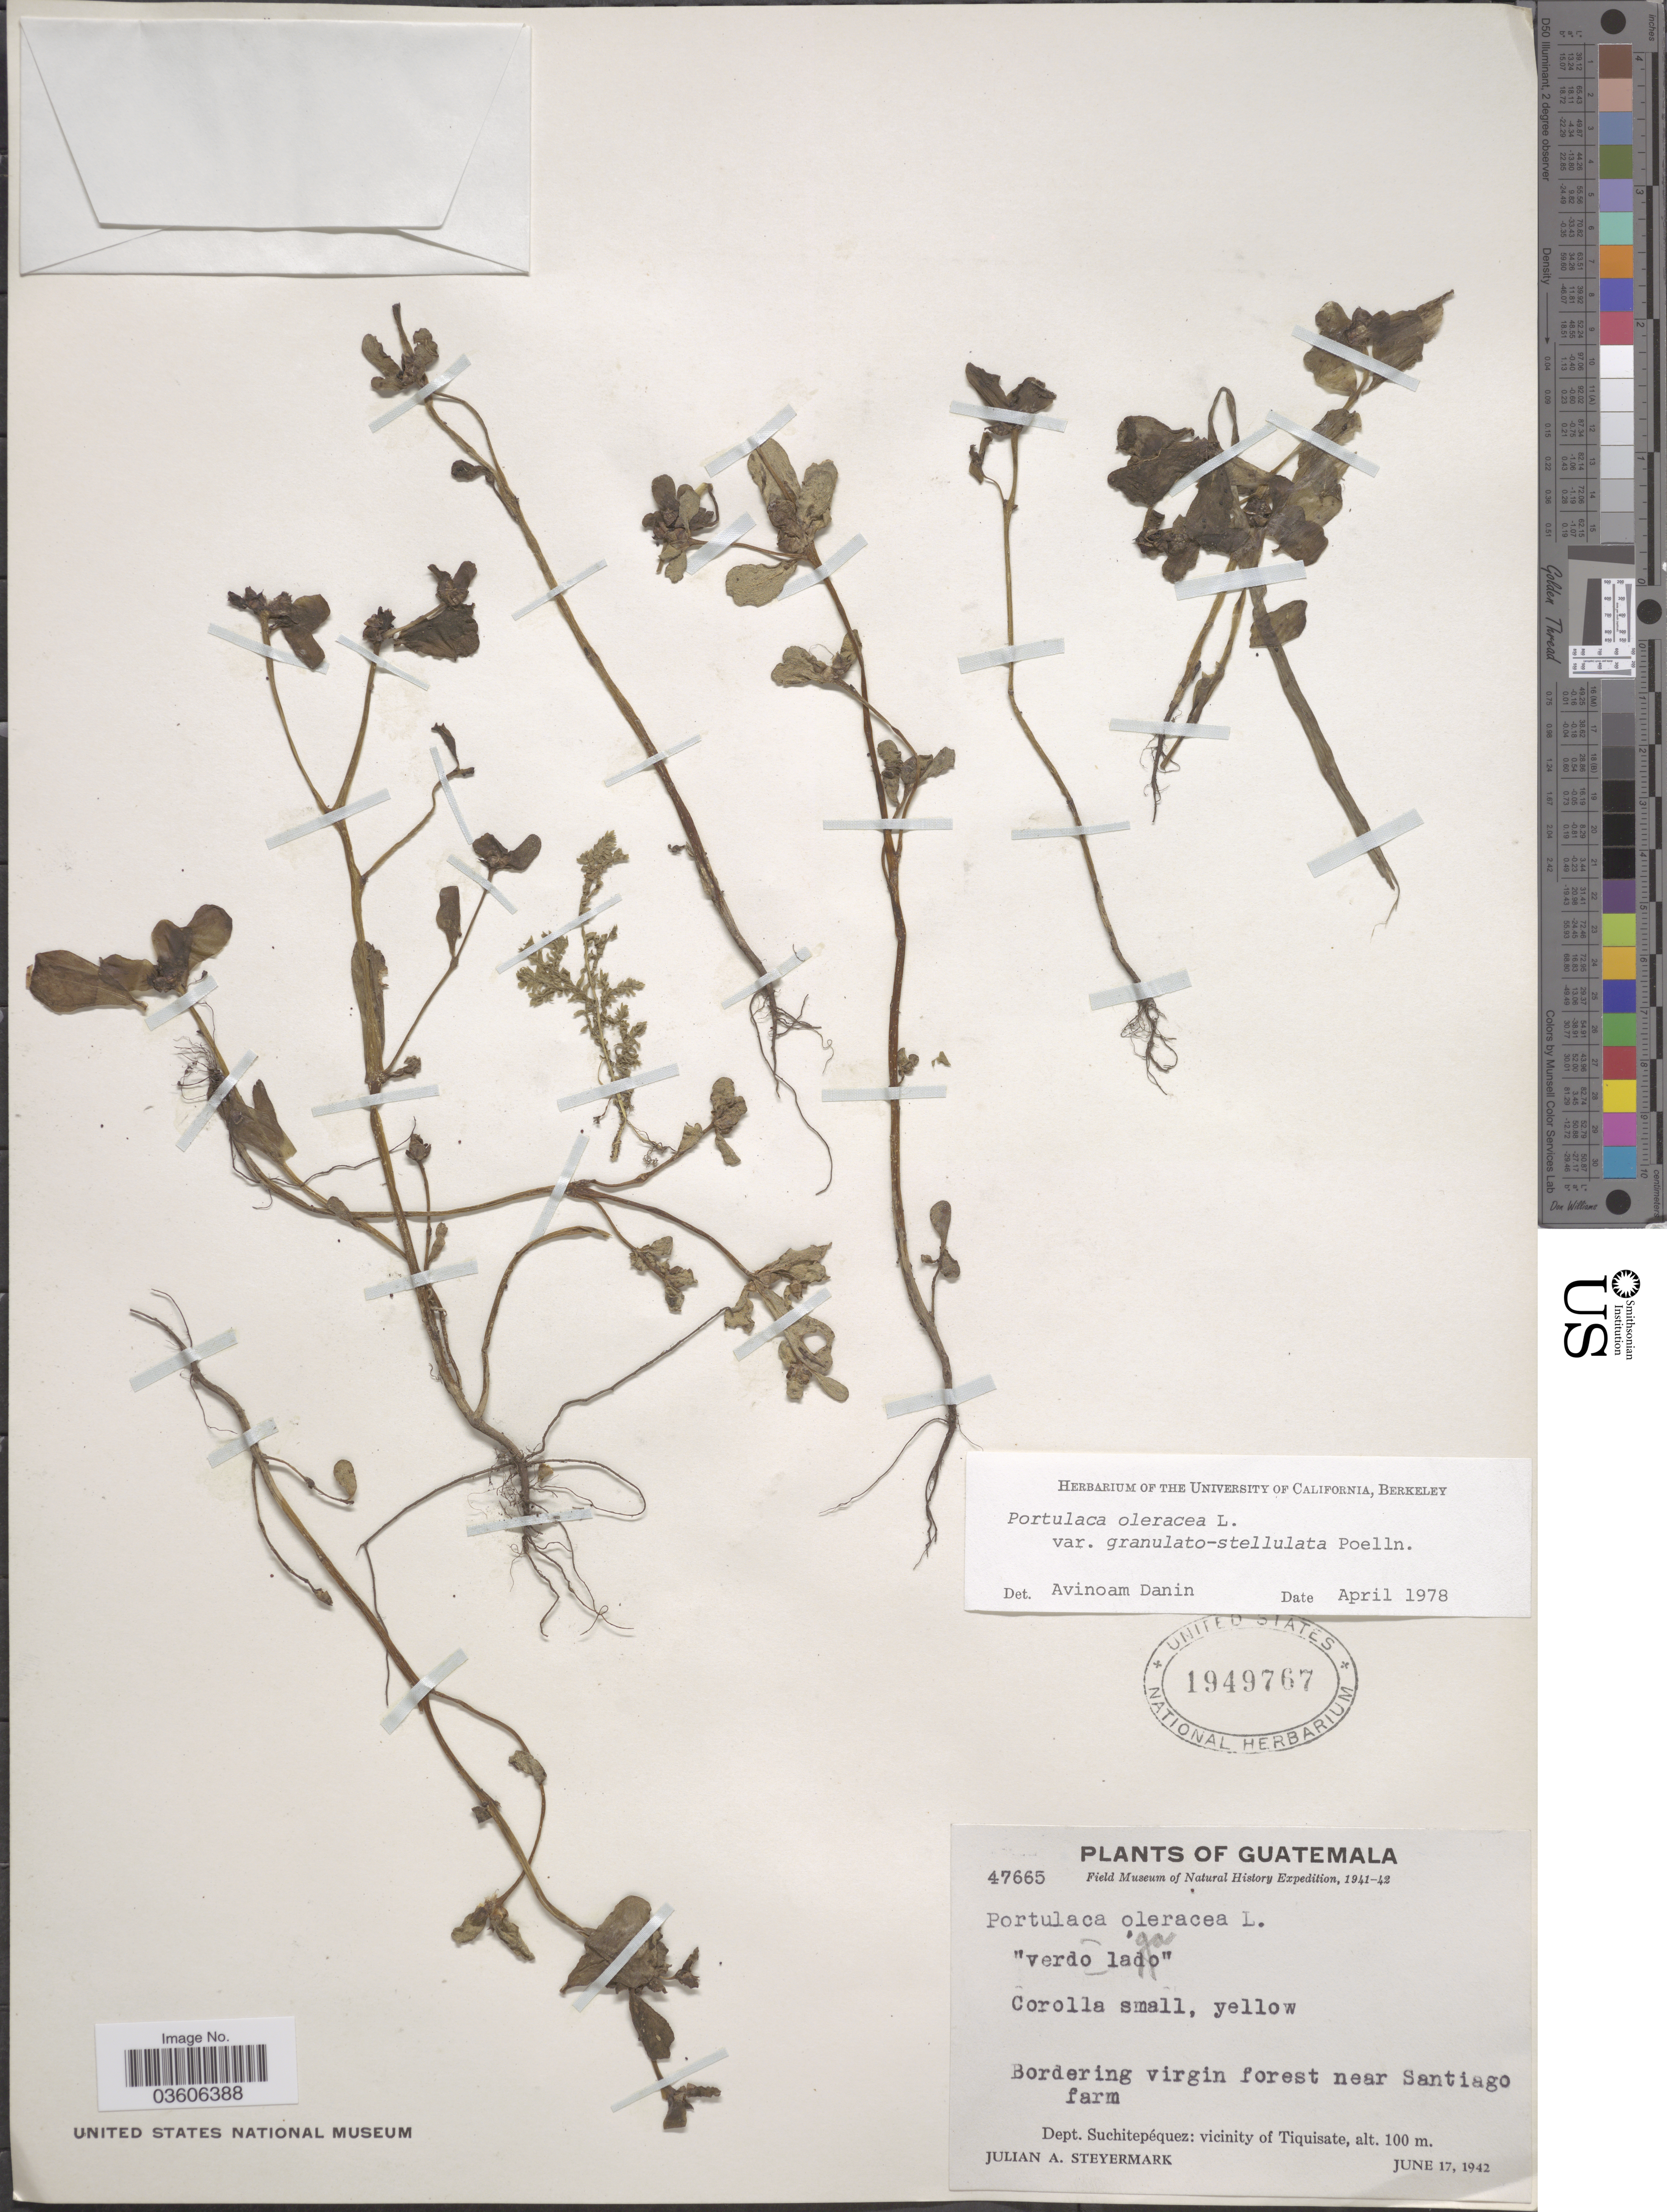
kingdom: Plantae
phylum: Tracheophyta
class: Magnoliopsida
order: Caryophyllales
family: Portulacaceae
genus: Portulaca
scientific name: Portulaca oleracea var. granulatostellulata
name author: Poelln.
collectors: J. Steyermark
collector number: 47665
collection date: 1942-06-17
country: Guatemala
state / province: Suchitepéquez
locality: Bordering virgin forest near Santiago farm. Dept. Suchitepéquez: vicinity of Tiquisate.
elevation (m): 100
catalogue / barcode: US 1949767